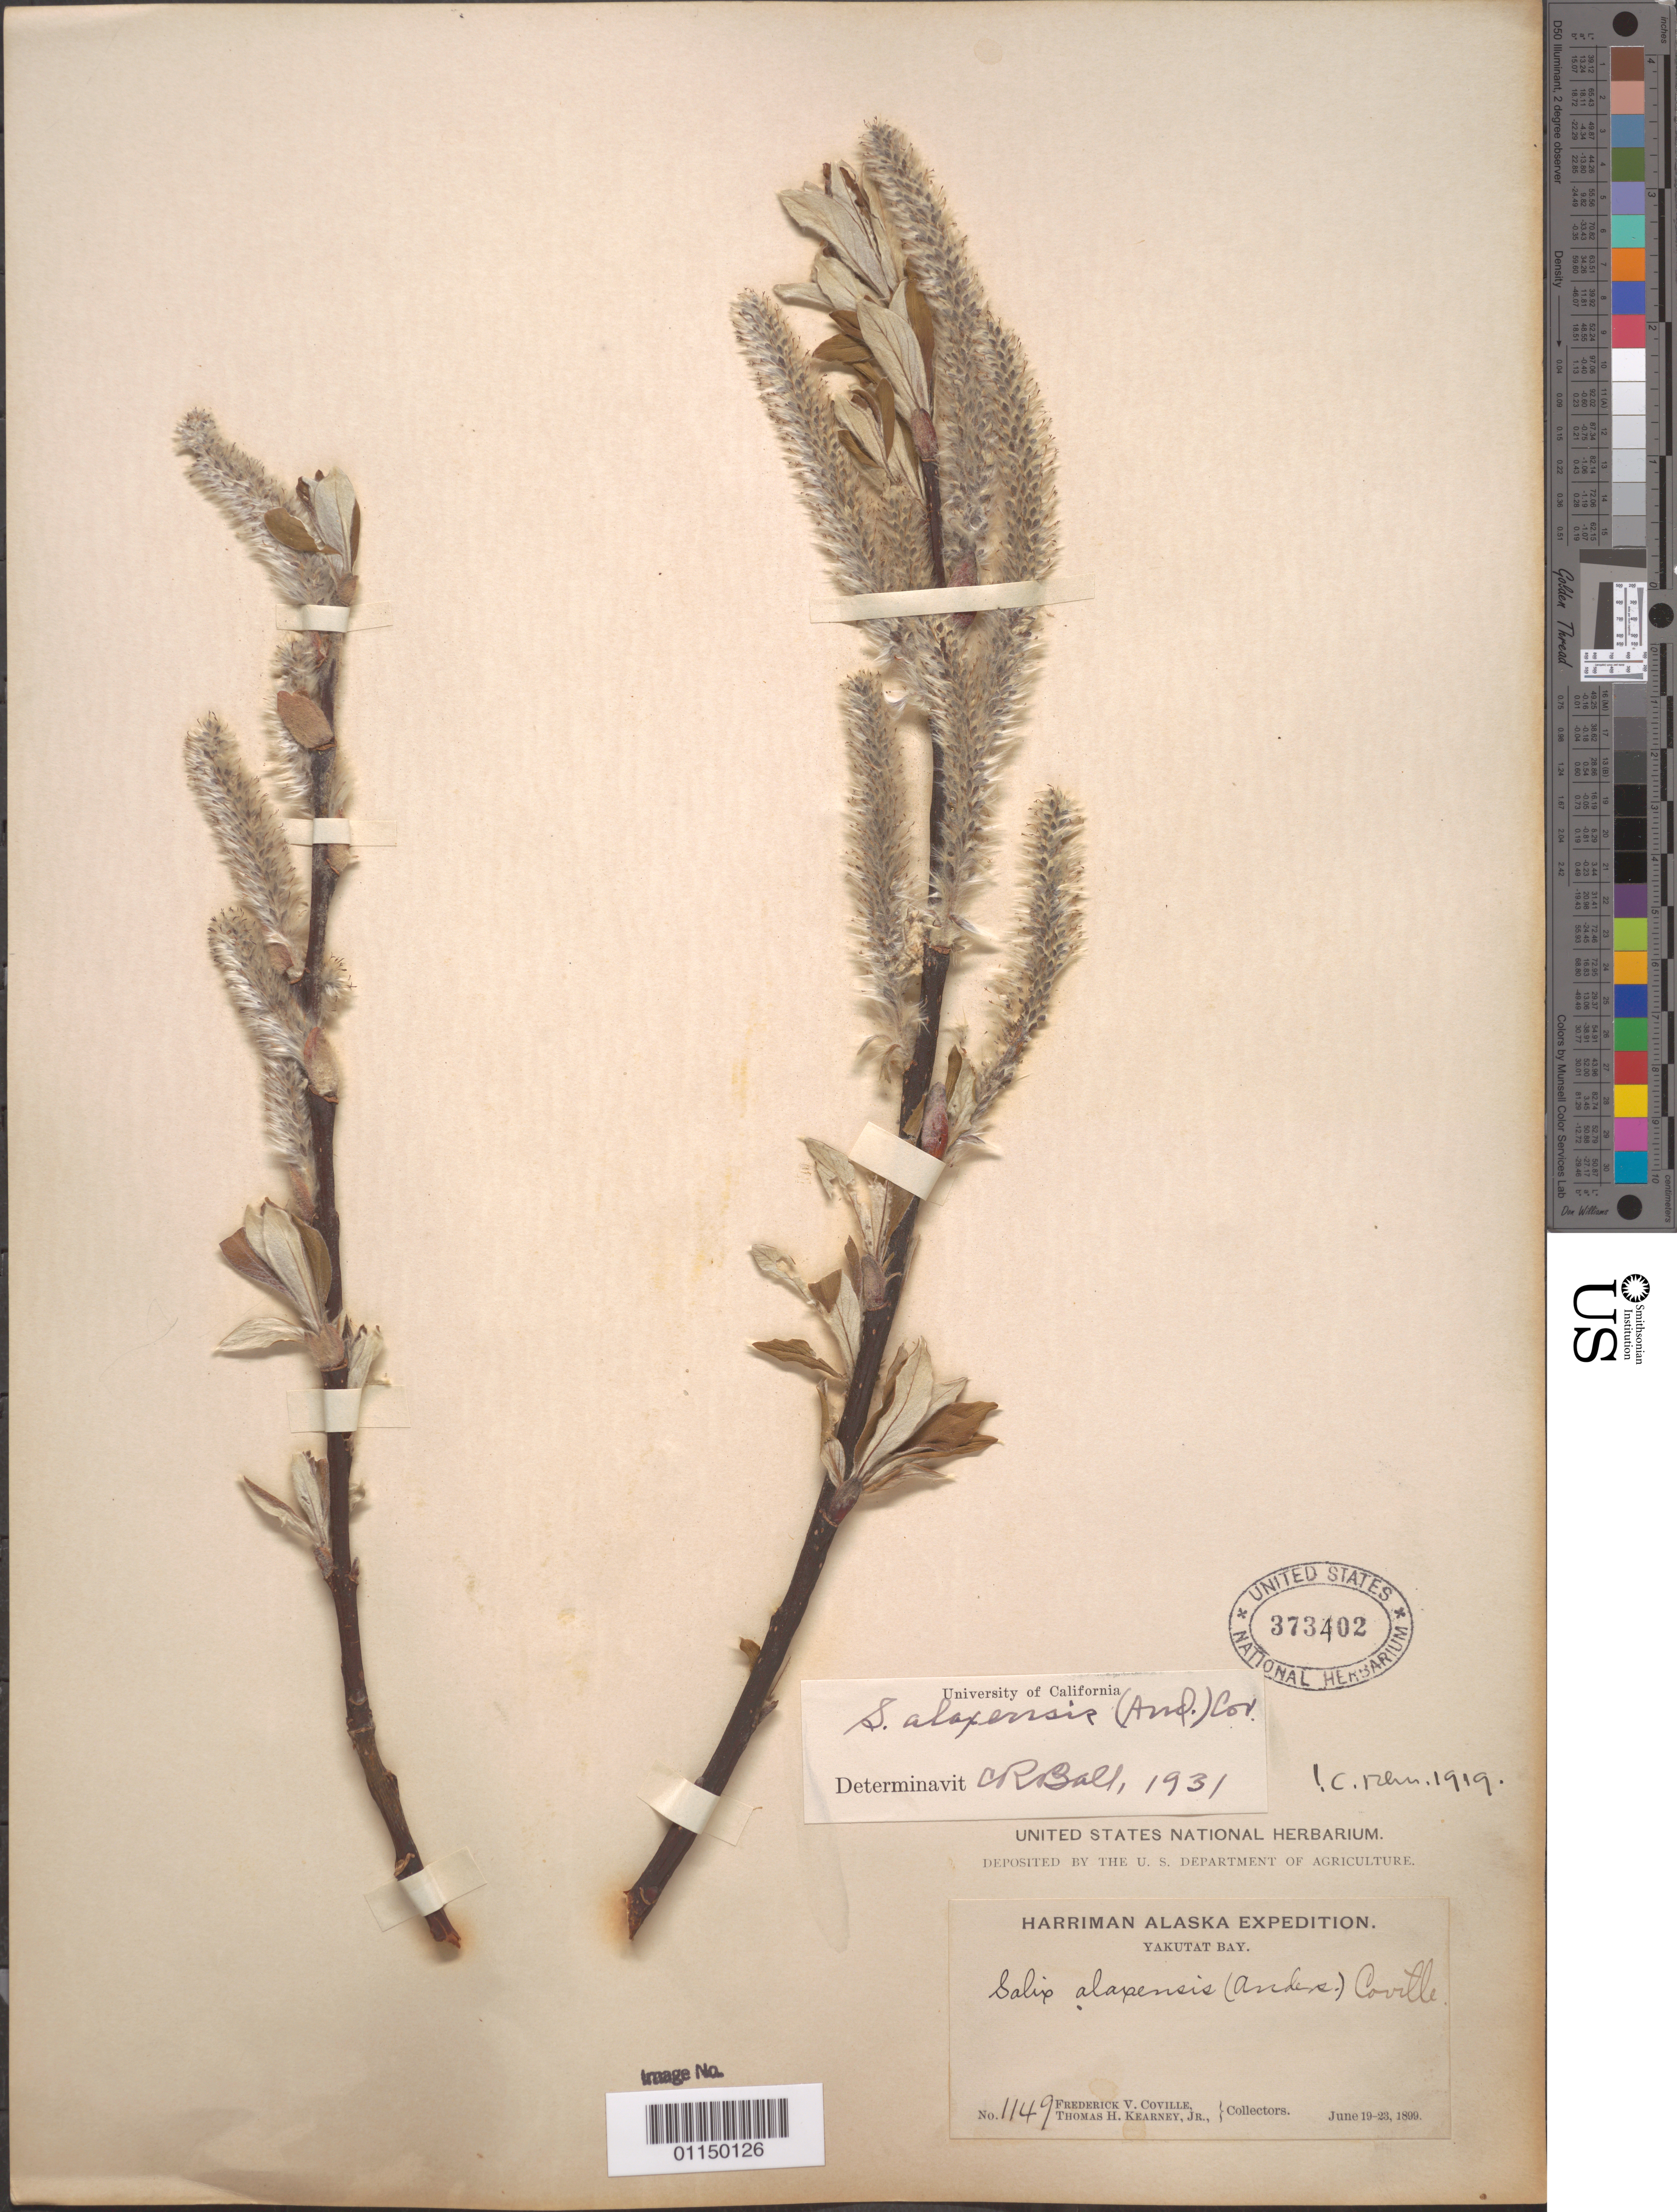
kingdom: Plantae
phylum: Tracheophyta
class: Magnoliopsida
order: Malpighiales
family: Salicaceae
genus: Salix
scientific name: Salix alaxensis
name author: (Andersson) Coville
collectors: F. V. Coville & T. H. Kearney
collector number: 1149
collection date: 1899-06-19/1899-06-23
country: United States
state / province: Alaska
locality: Yakutat Bay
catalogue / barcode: US 373402